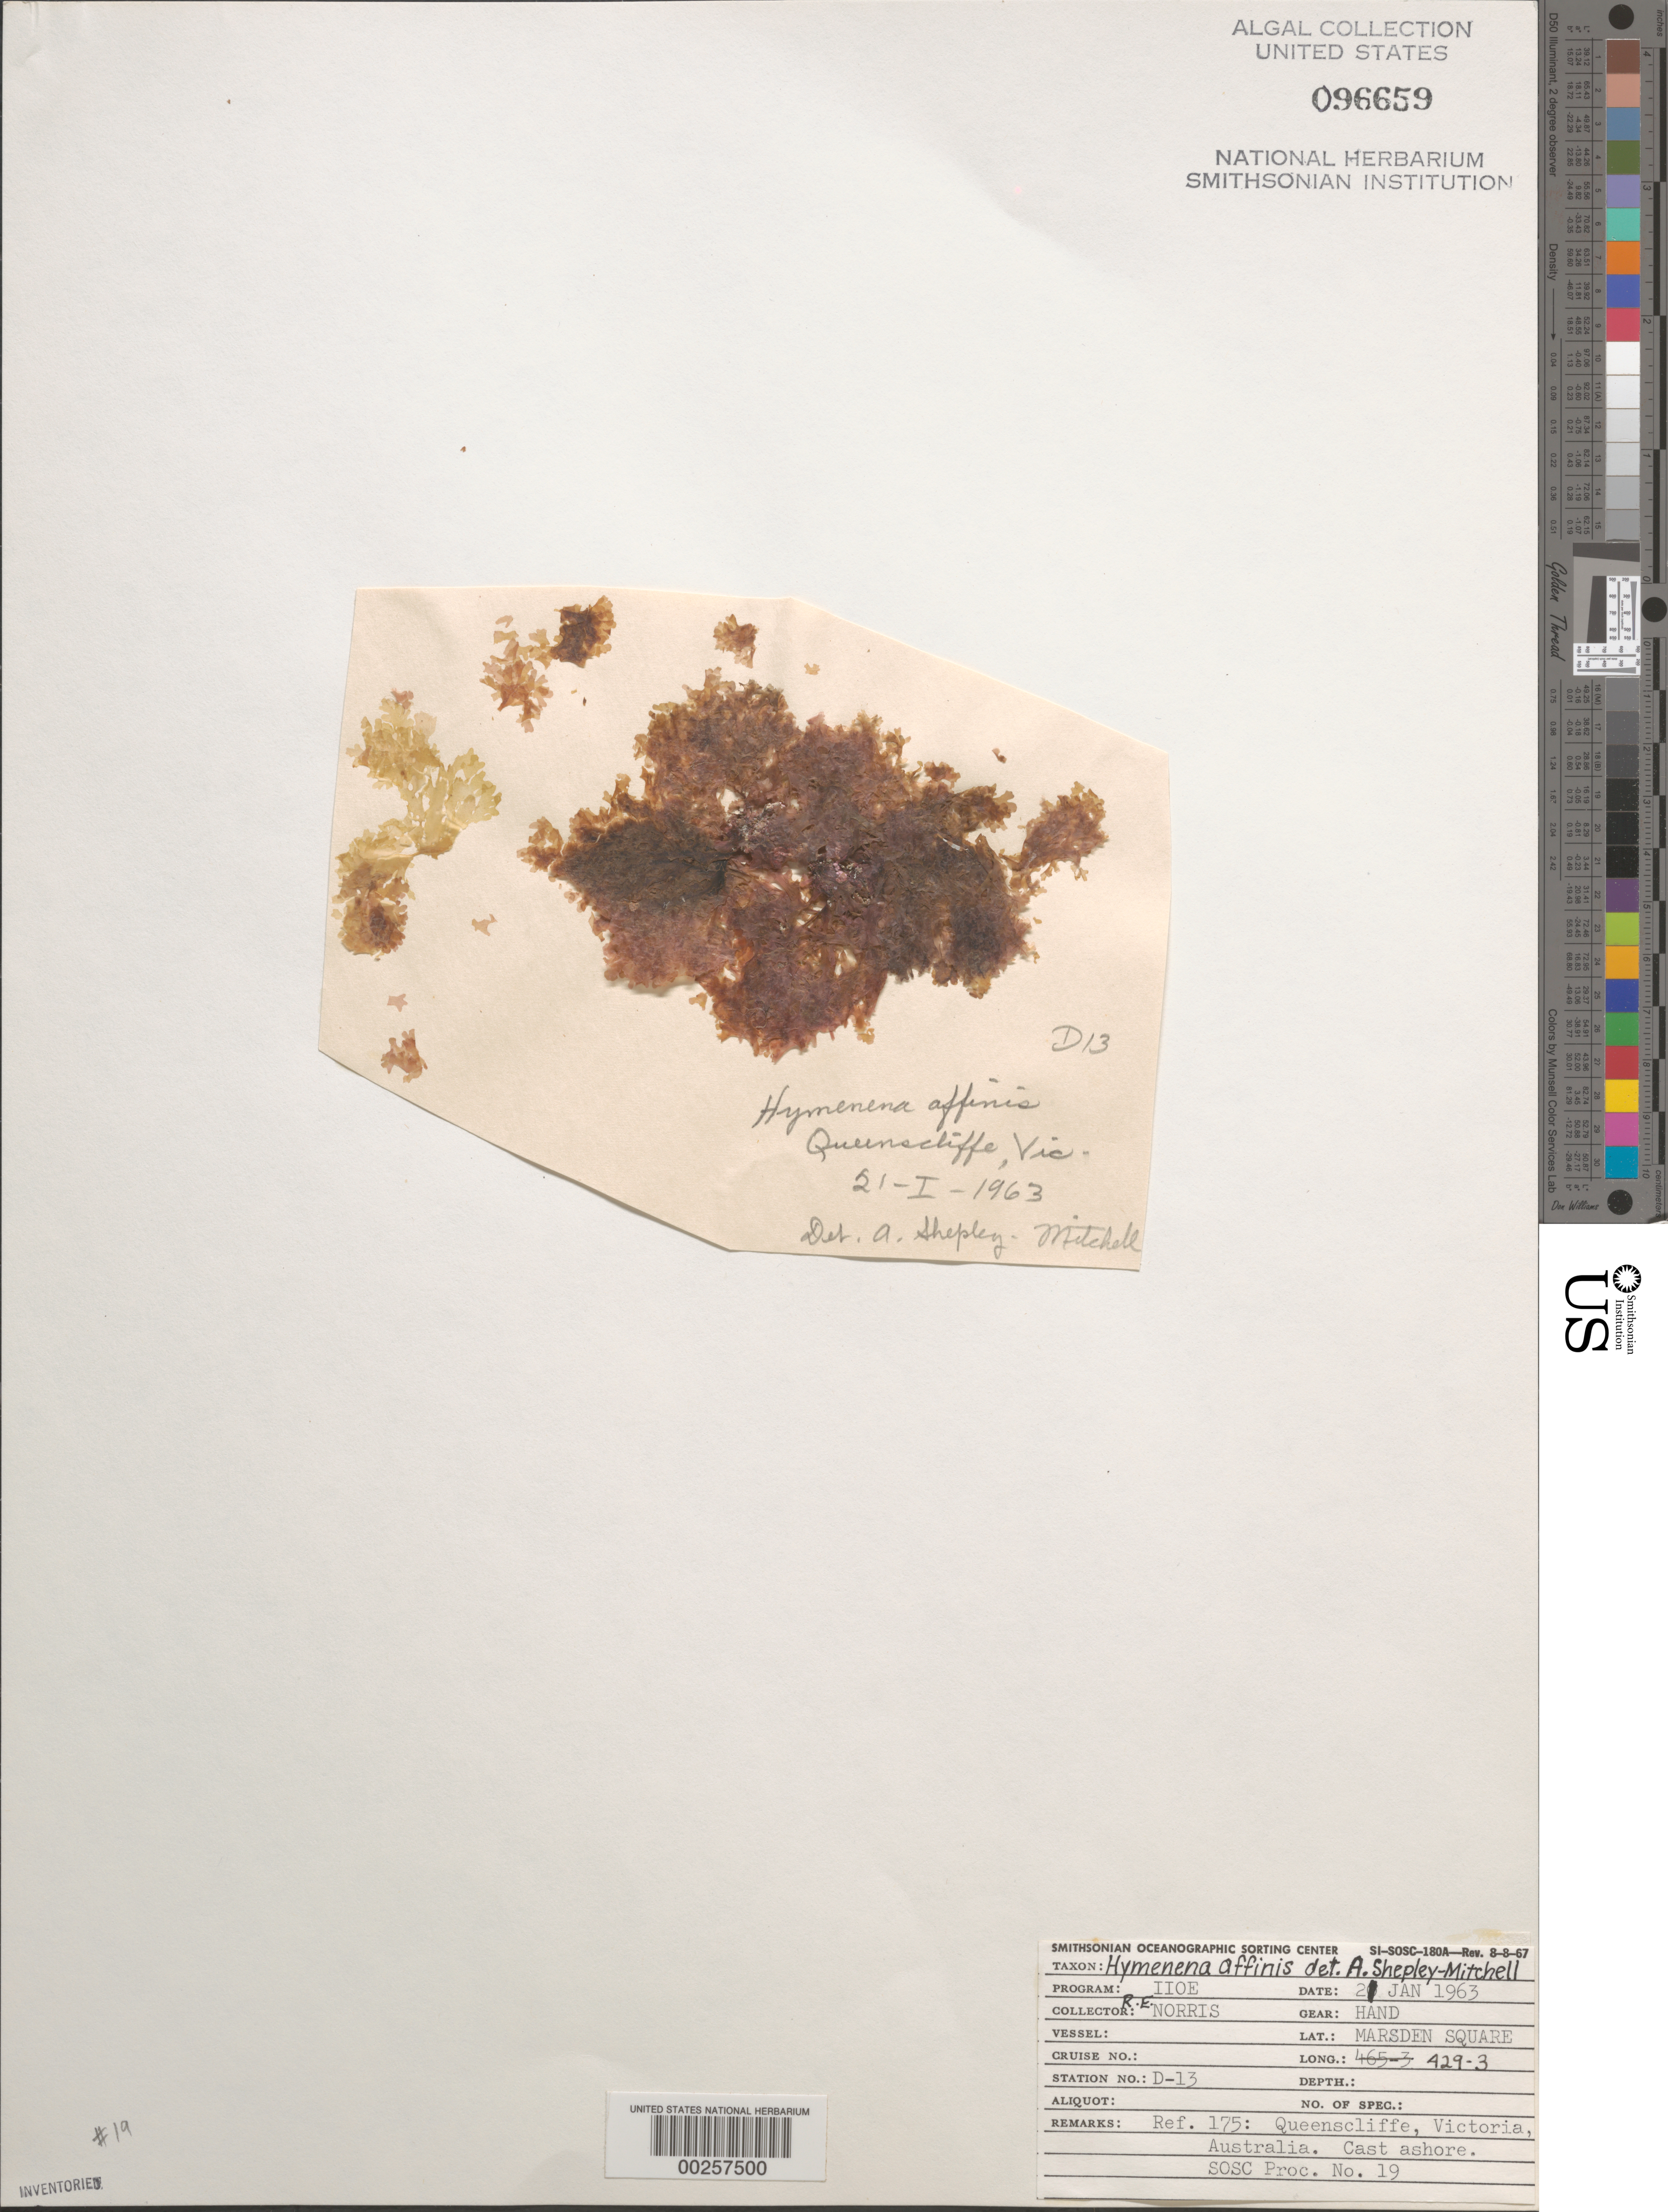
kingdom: Plantae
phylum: Rhodophyta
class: Florideophyceae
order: Ceramiales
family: Delesseriaceae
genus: Hymenena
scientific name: Hymenena affinis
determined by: Shepley-Mitchell, A.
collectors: R. E. Norris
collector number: Station D-13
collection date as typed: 21 Jan 1963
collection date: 1963-01-21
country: Australia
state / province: Victoria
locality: Queenscliffe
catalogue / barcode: US 96659